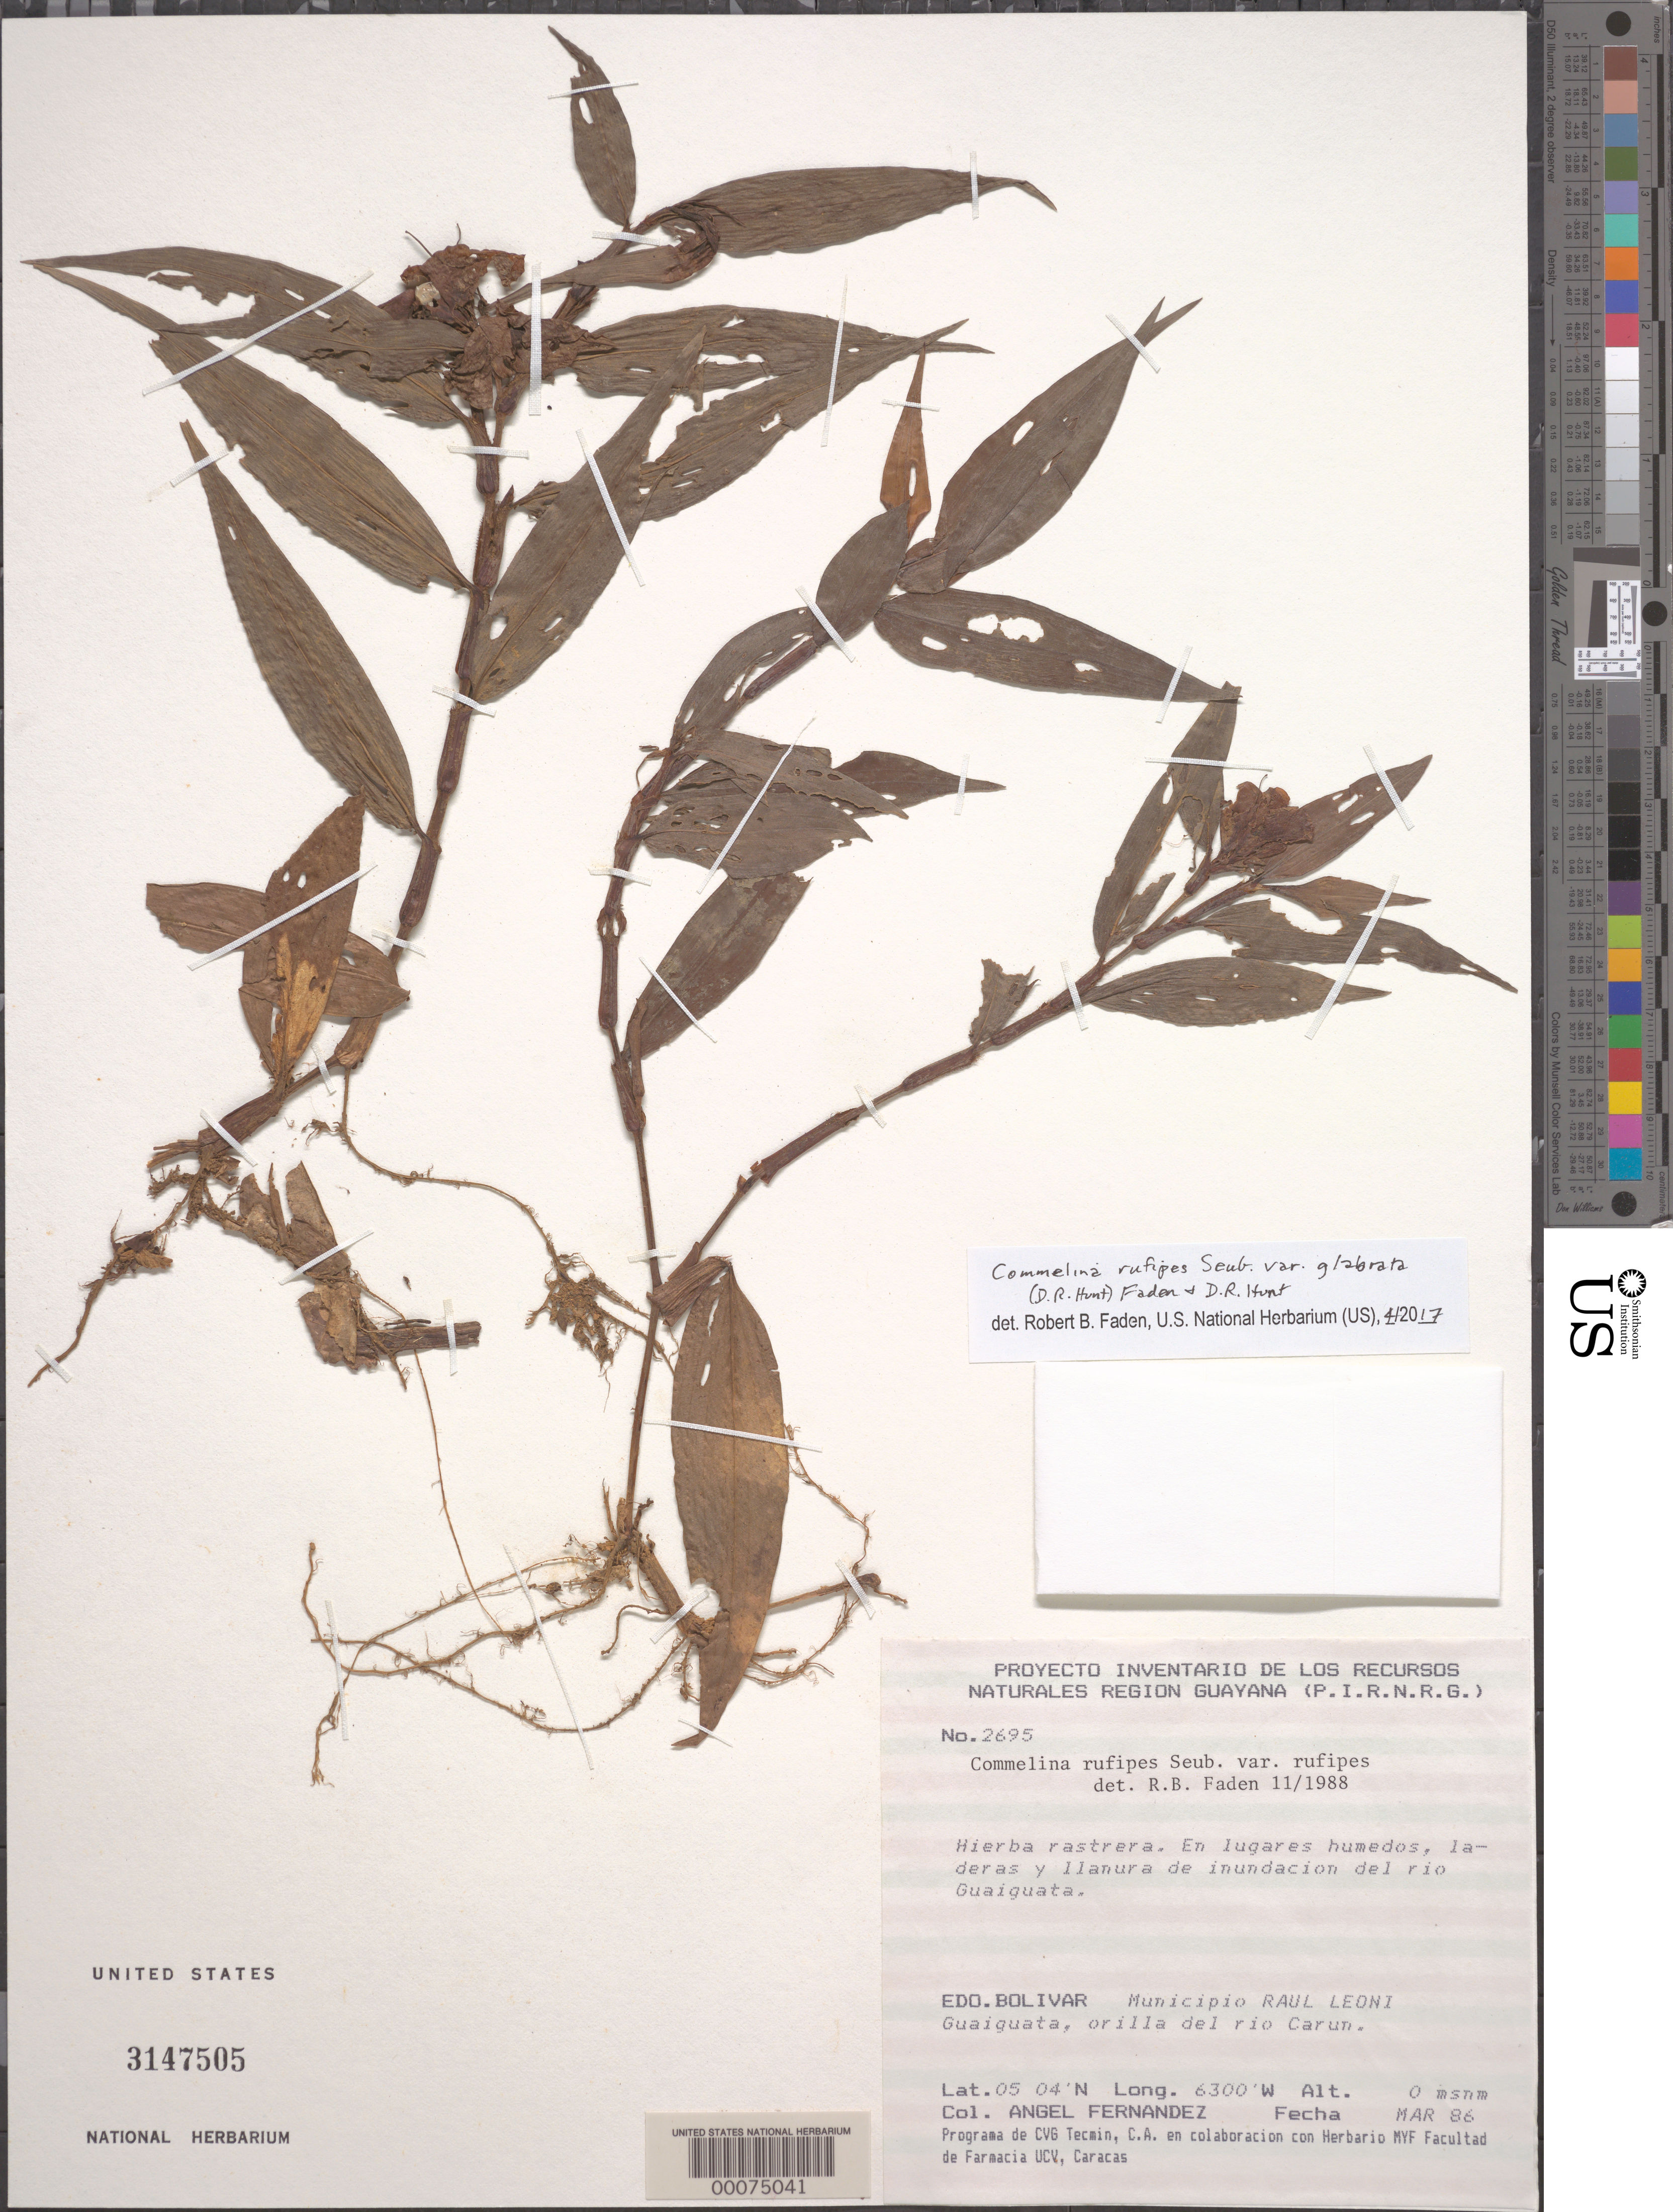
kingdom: Plantae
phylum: Tracheophyta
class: Liliopsida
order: Commelinales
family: Commelinaceae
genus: Commelina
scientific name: Commelina rufipes var. glabrata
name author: (D.R. Hunt) Faden & D.R. Hunt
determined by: Faden, Robert B., (US), Smithsonian Institution - National Museum of Natural History (UNITED STATES)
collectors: Á. Fernández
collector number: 2695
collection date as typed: Mar 1986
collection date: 1986-03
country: Colombia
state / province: Bolívar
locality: Raul Leoni Mun. (?), Guaiguata, Orila del Rio Carun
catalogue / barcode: US 3147505